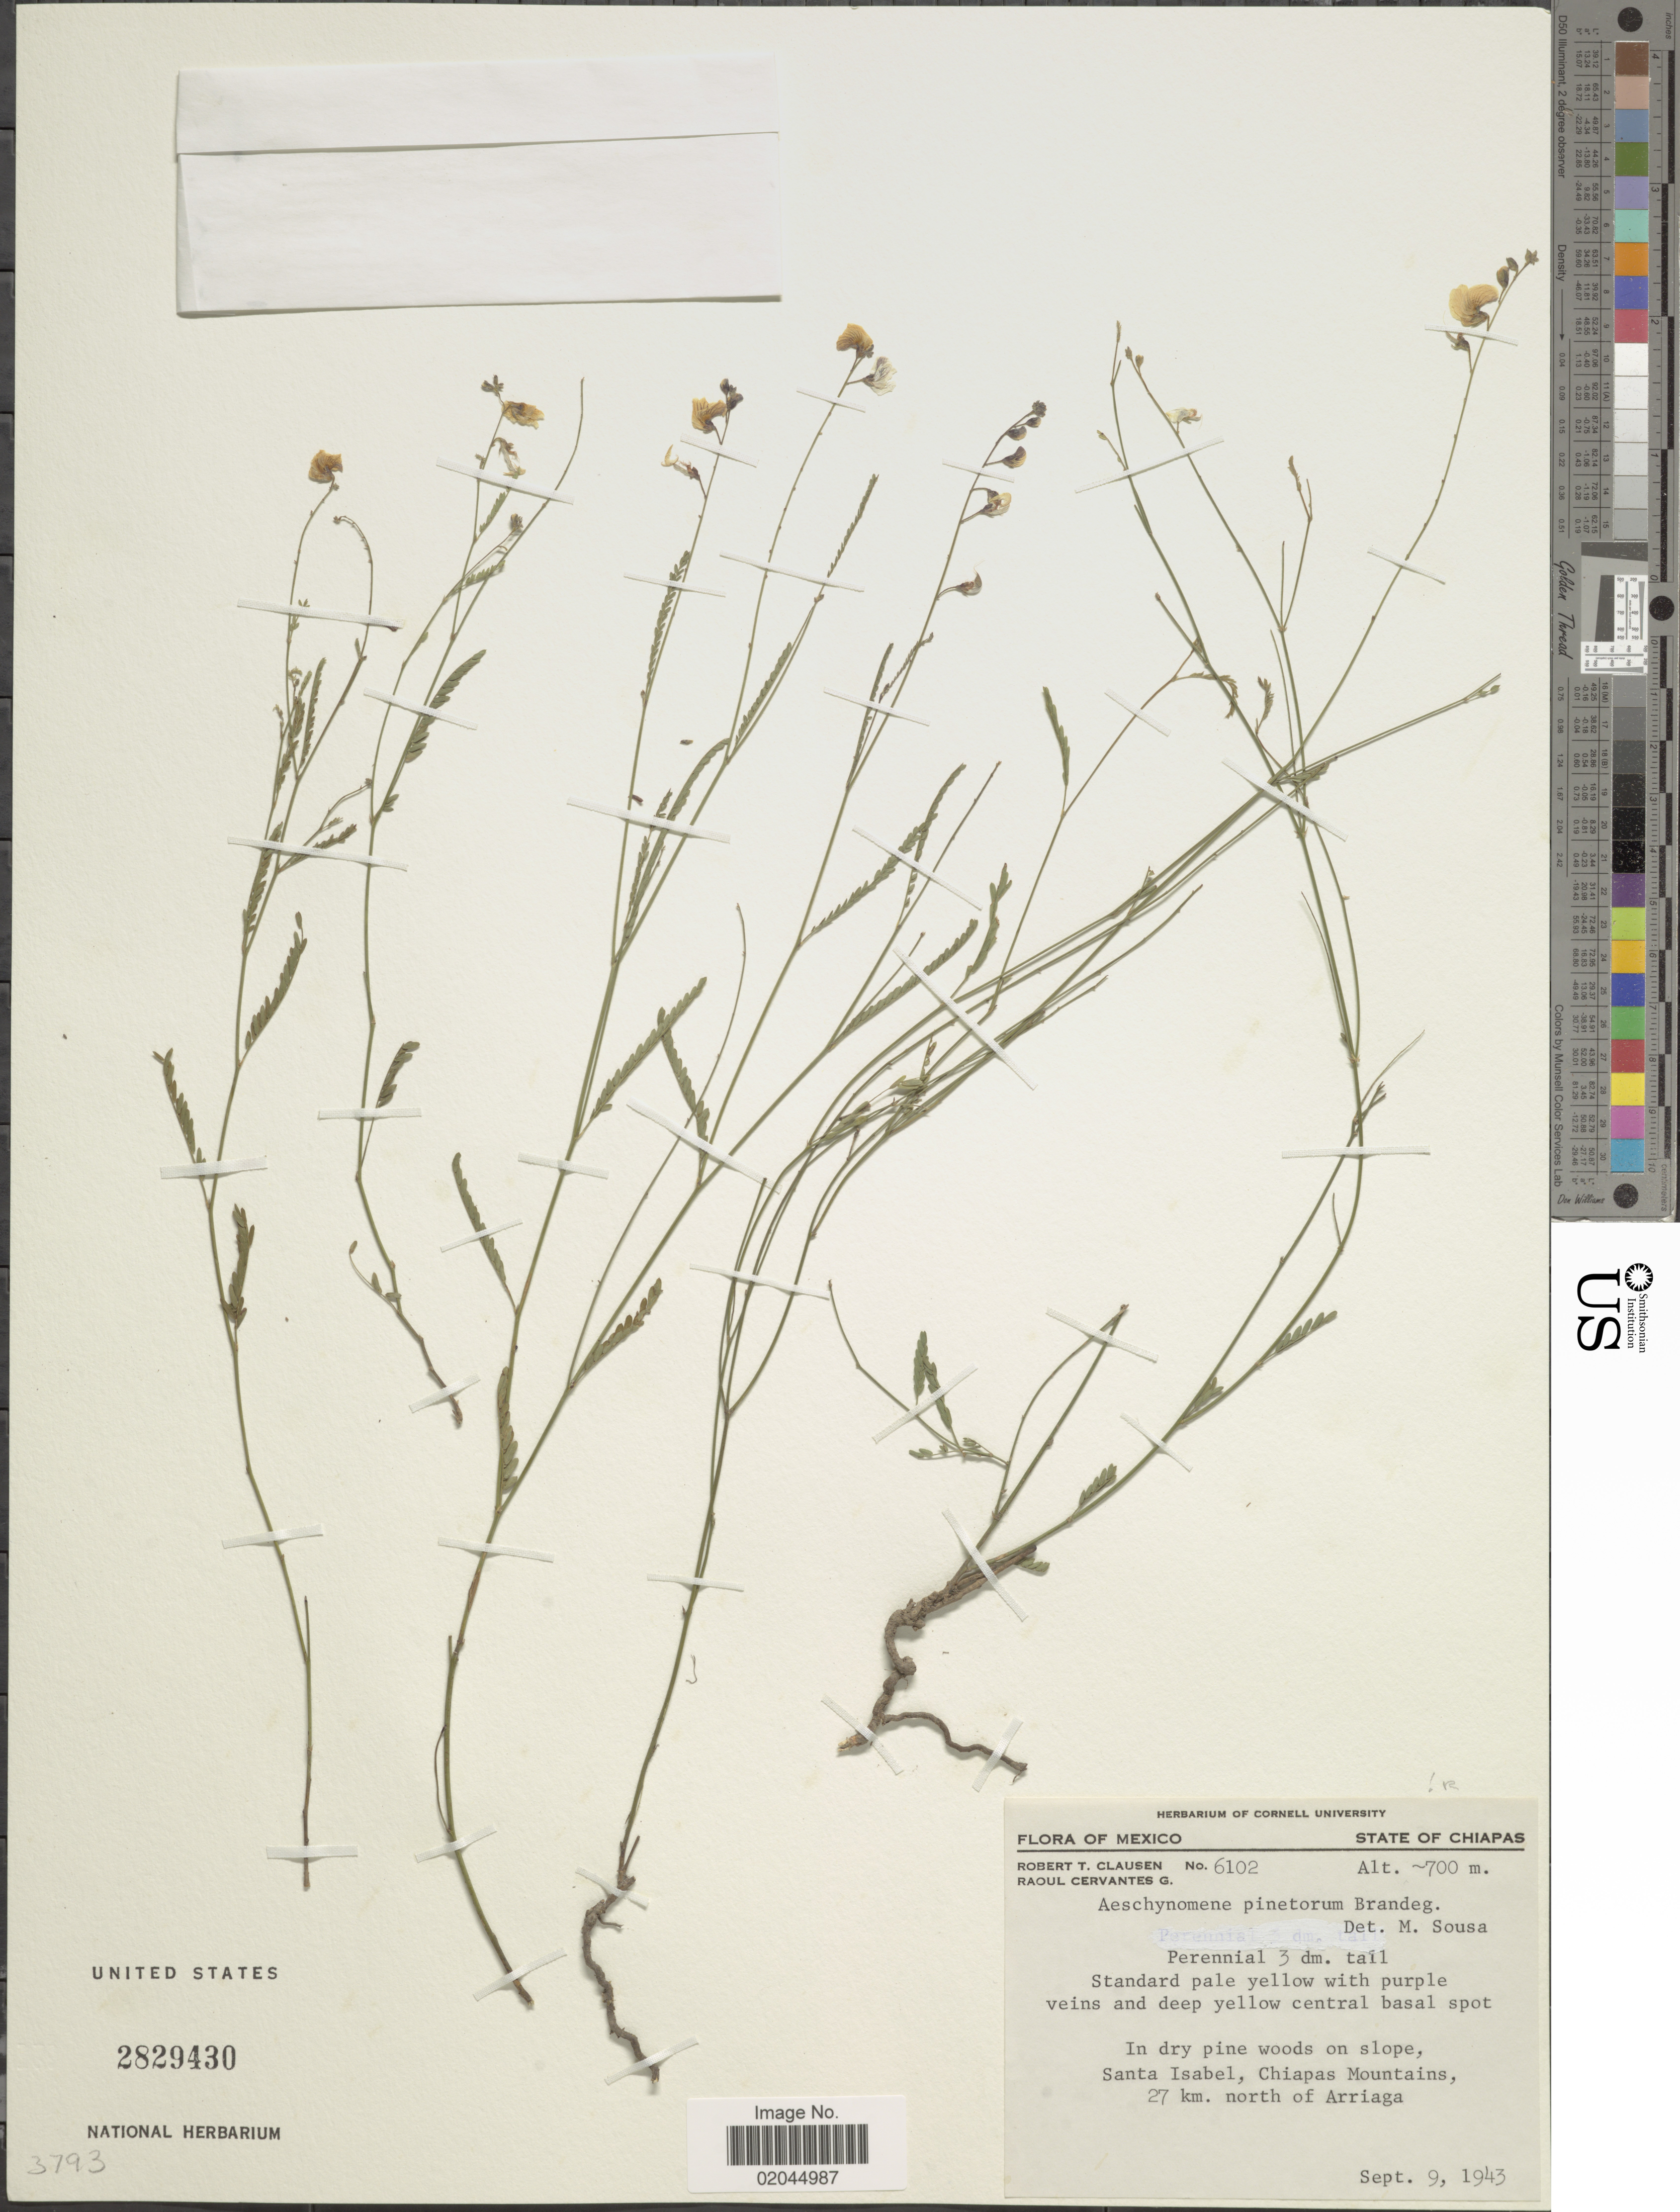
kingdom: Plantae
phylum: Tracheophyta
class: Magnoliopsida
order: Fabales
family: Fabaceae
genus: Aeschynomene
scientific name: Aeschynomene pinetorum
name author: Brandegee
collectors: R. T. Clausen & R. Cervantes G.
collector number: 6102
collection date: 1943-09-09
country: Mexico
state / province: Chiapas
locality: Santa Isabel, Chiapas Mountains, 37 km. north of Arriaga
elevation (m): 700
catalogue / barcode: US 2829430